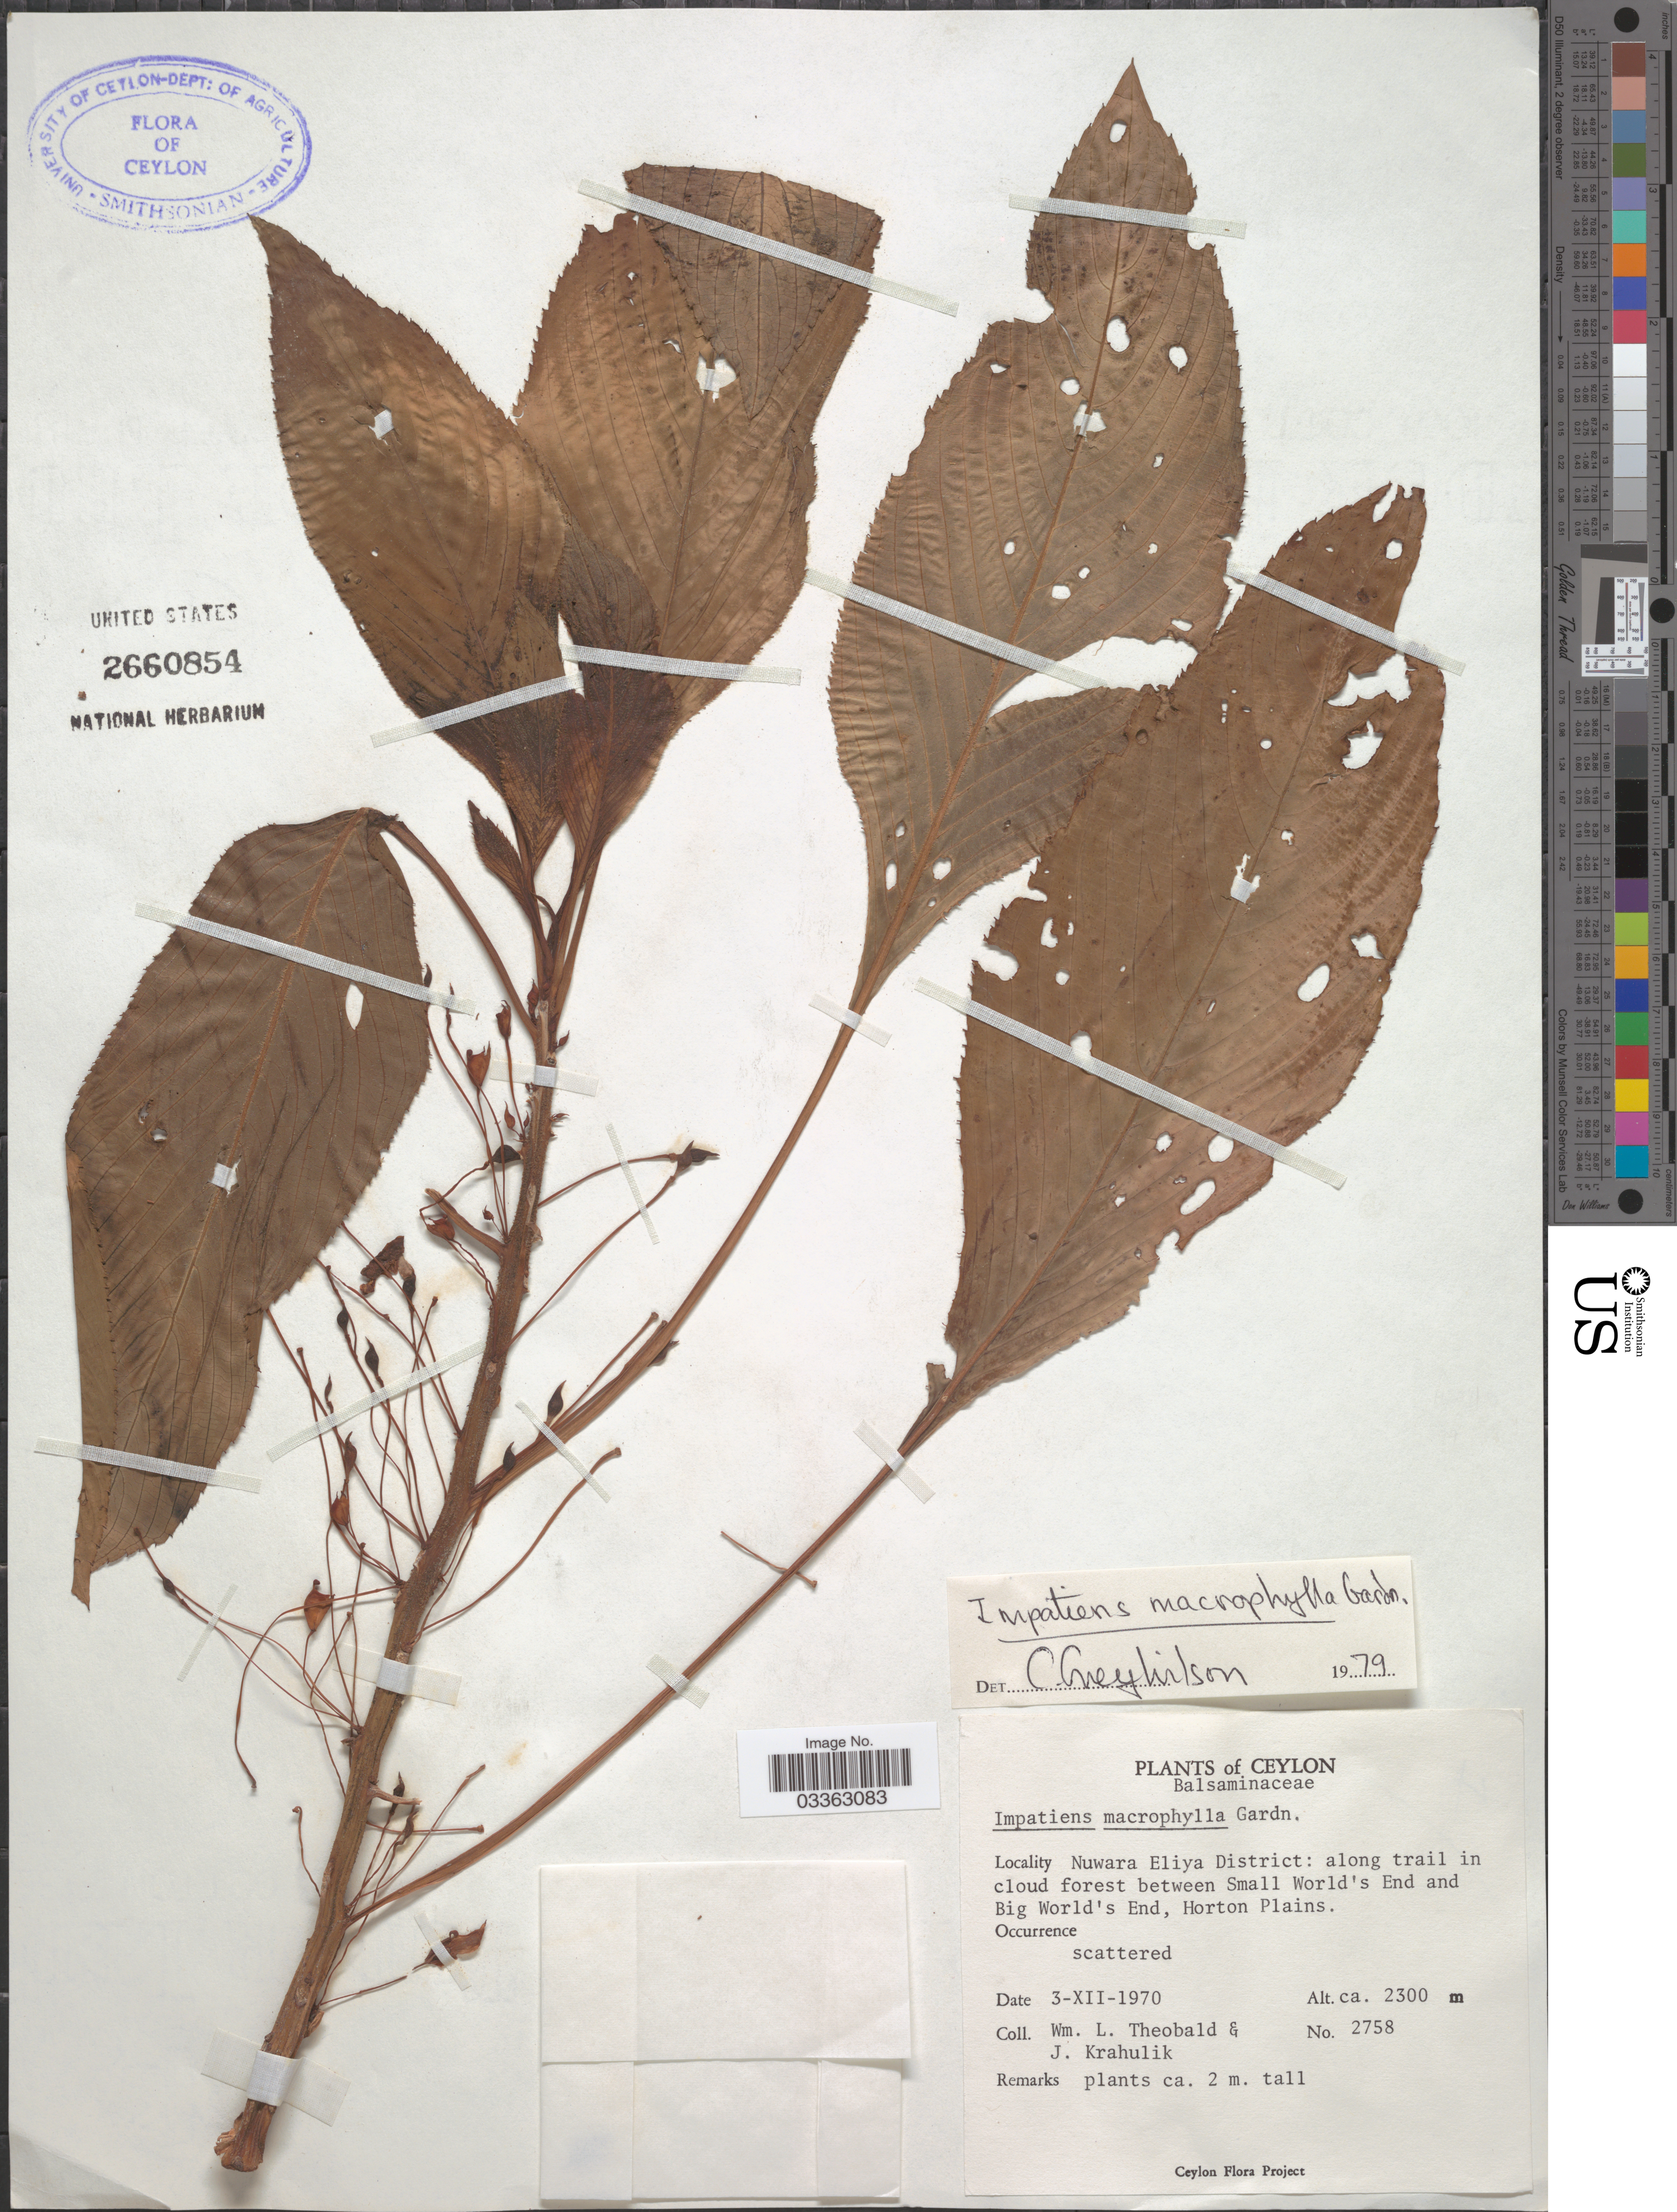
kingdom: Plantae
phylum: Tracheophyta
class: Magnoliopsida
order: Ericales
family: Balsaminaceae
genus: Impatiens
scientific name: Impatiens macrophylla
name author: Gardner ex Hook.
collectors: W. L. Theobald & J. Krahulik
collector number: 2758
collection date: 1970-12-03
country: Sri Lanka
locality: Ceylon, Nuwara Eliya District: along trail in cloud forest between Small World's End and Big World's End, Horton Plains.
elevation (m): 2300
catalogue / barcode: US 2660854